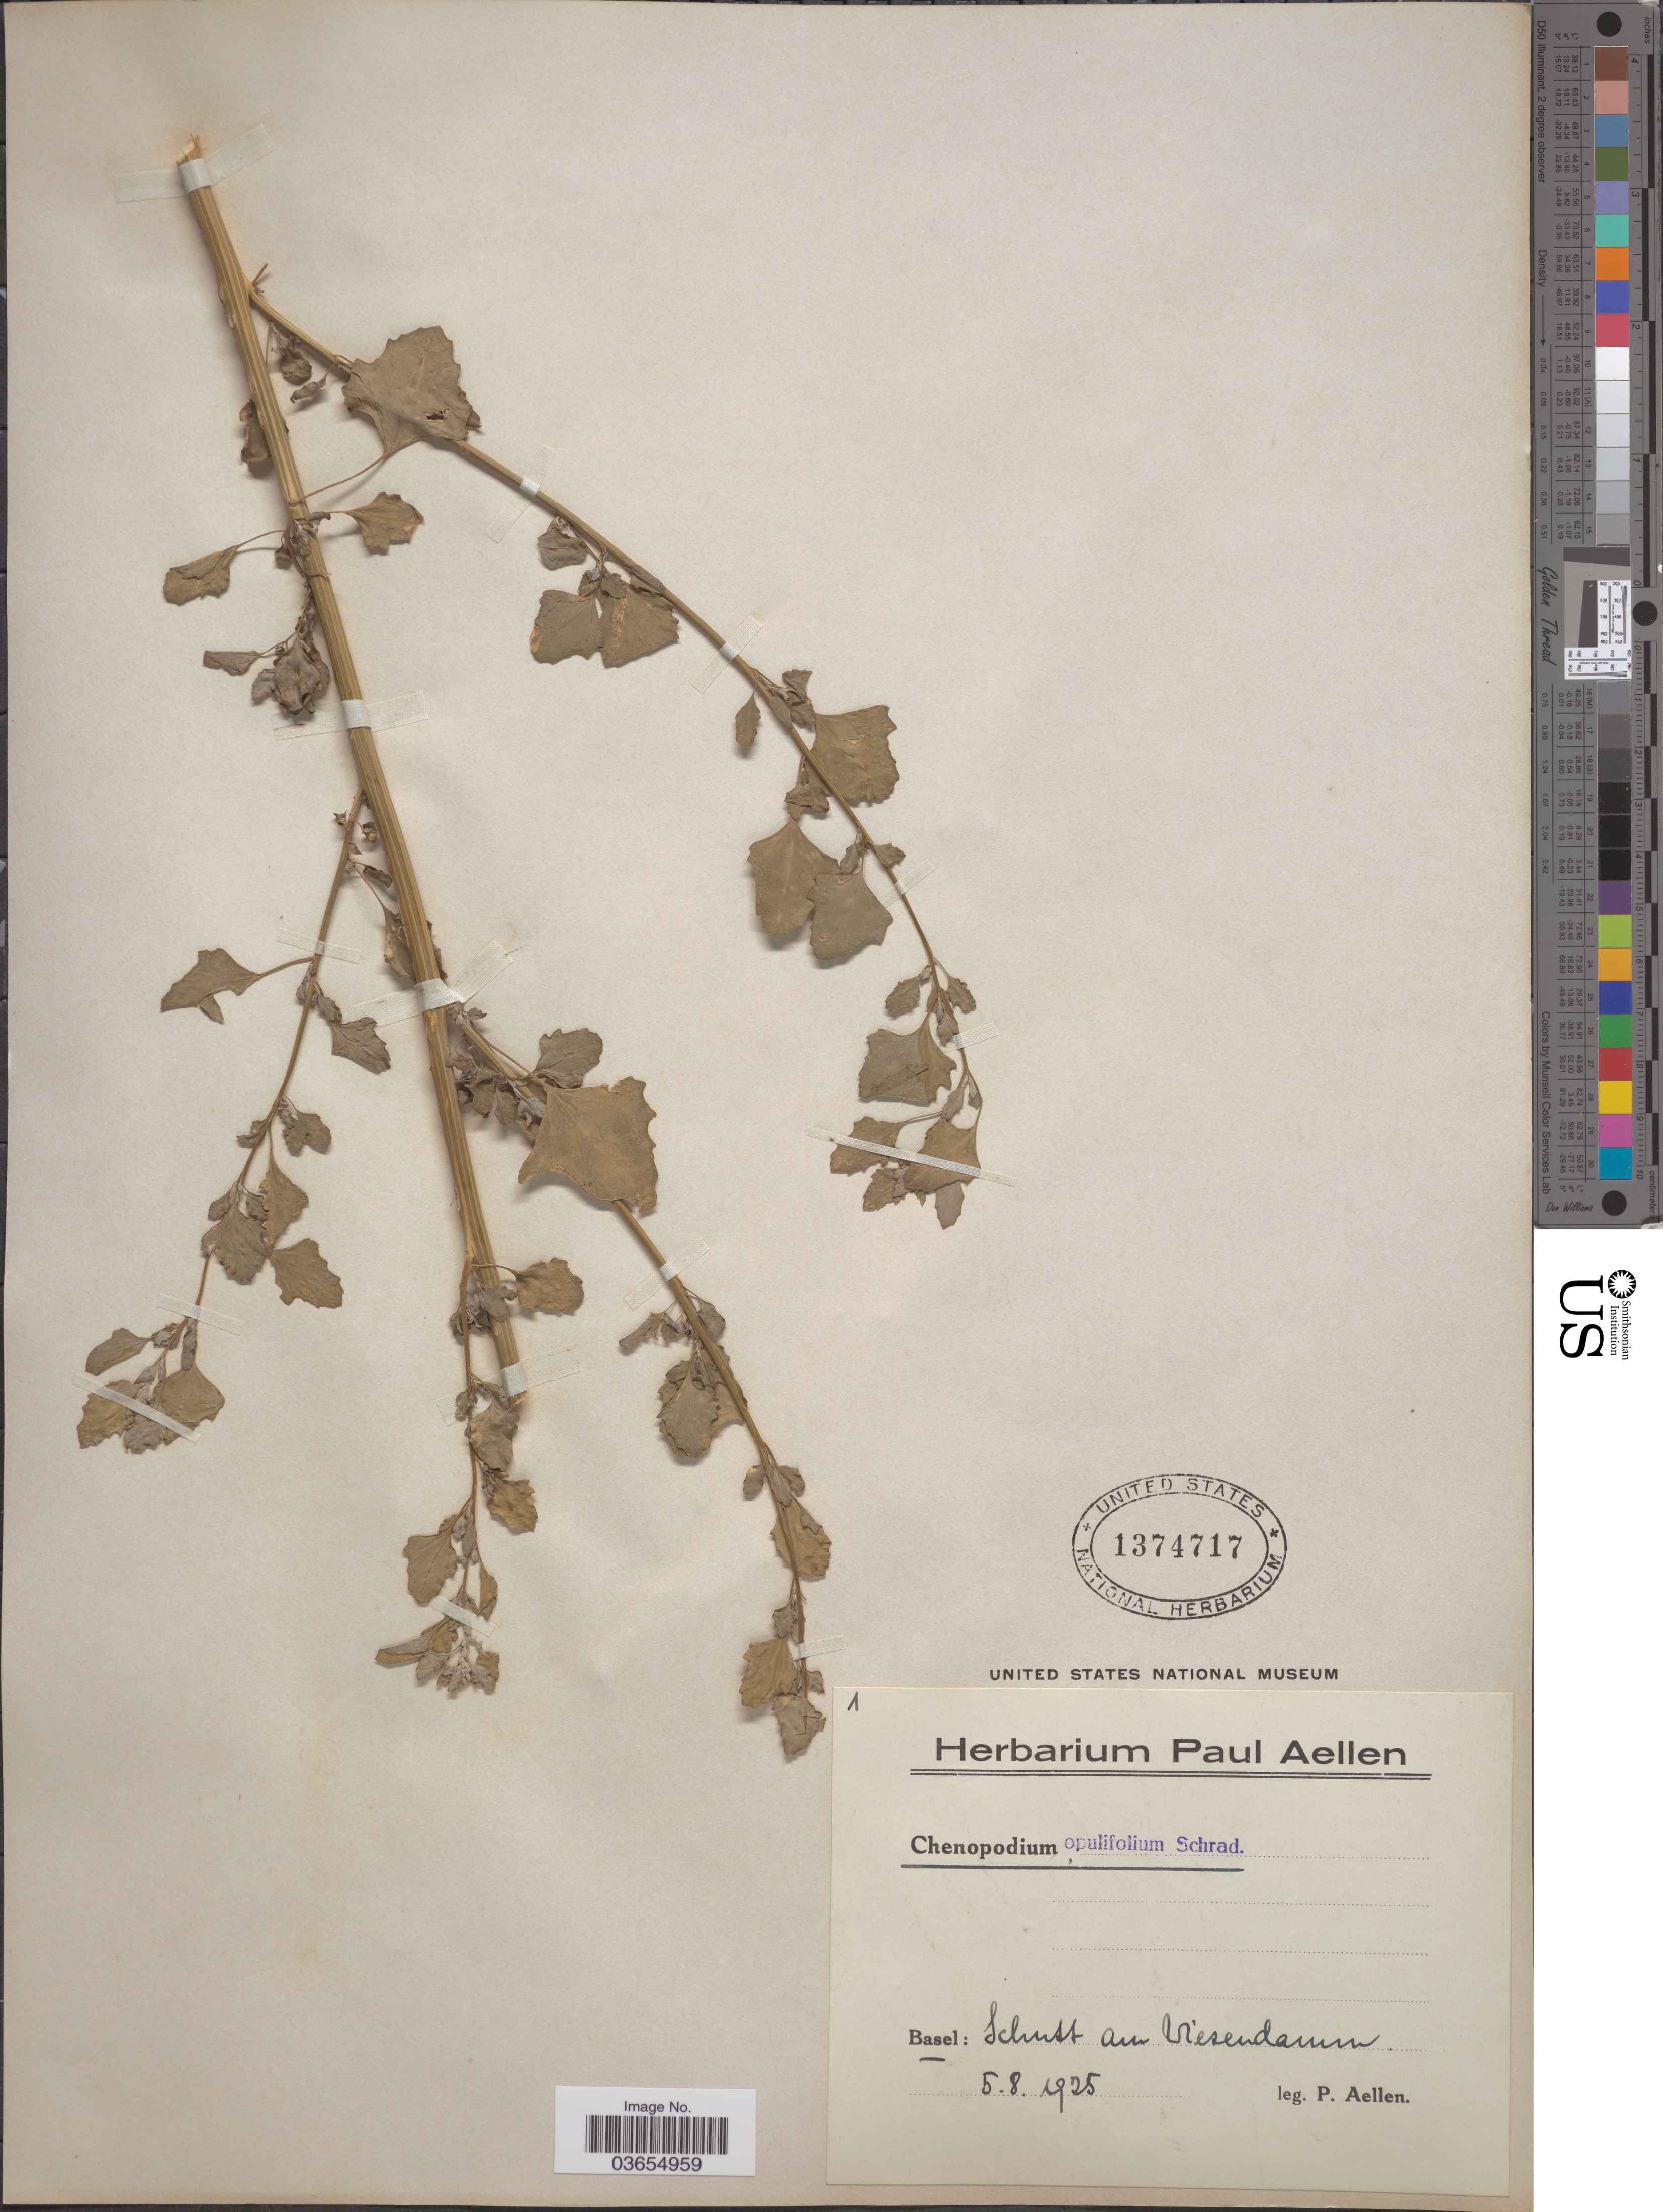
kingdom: Plantae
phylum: Tracheophyta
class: Magnoliopsida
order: Caryophyllales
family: Amaranthaceae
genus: Chenopodium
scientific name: Chenopodium opulifolium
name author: Schrad. ex W.D.J. Koch & Ziz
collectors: P. Aellen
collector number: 1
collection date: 1925-08-05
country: Switzerland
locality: Basel: Schutt am Wiesendamm.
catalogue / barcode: US 1374717